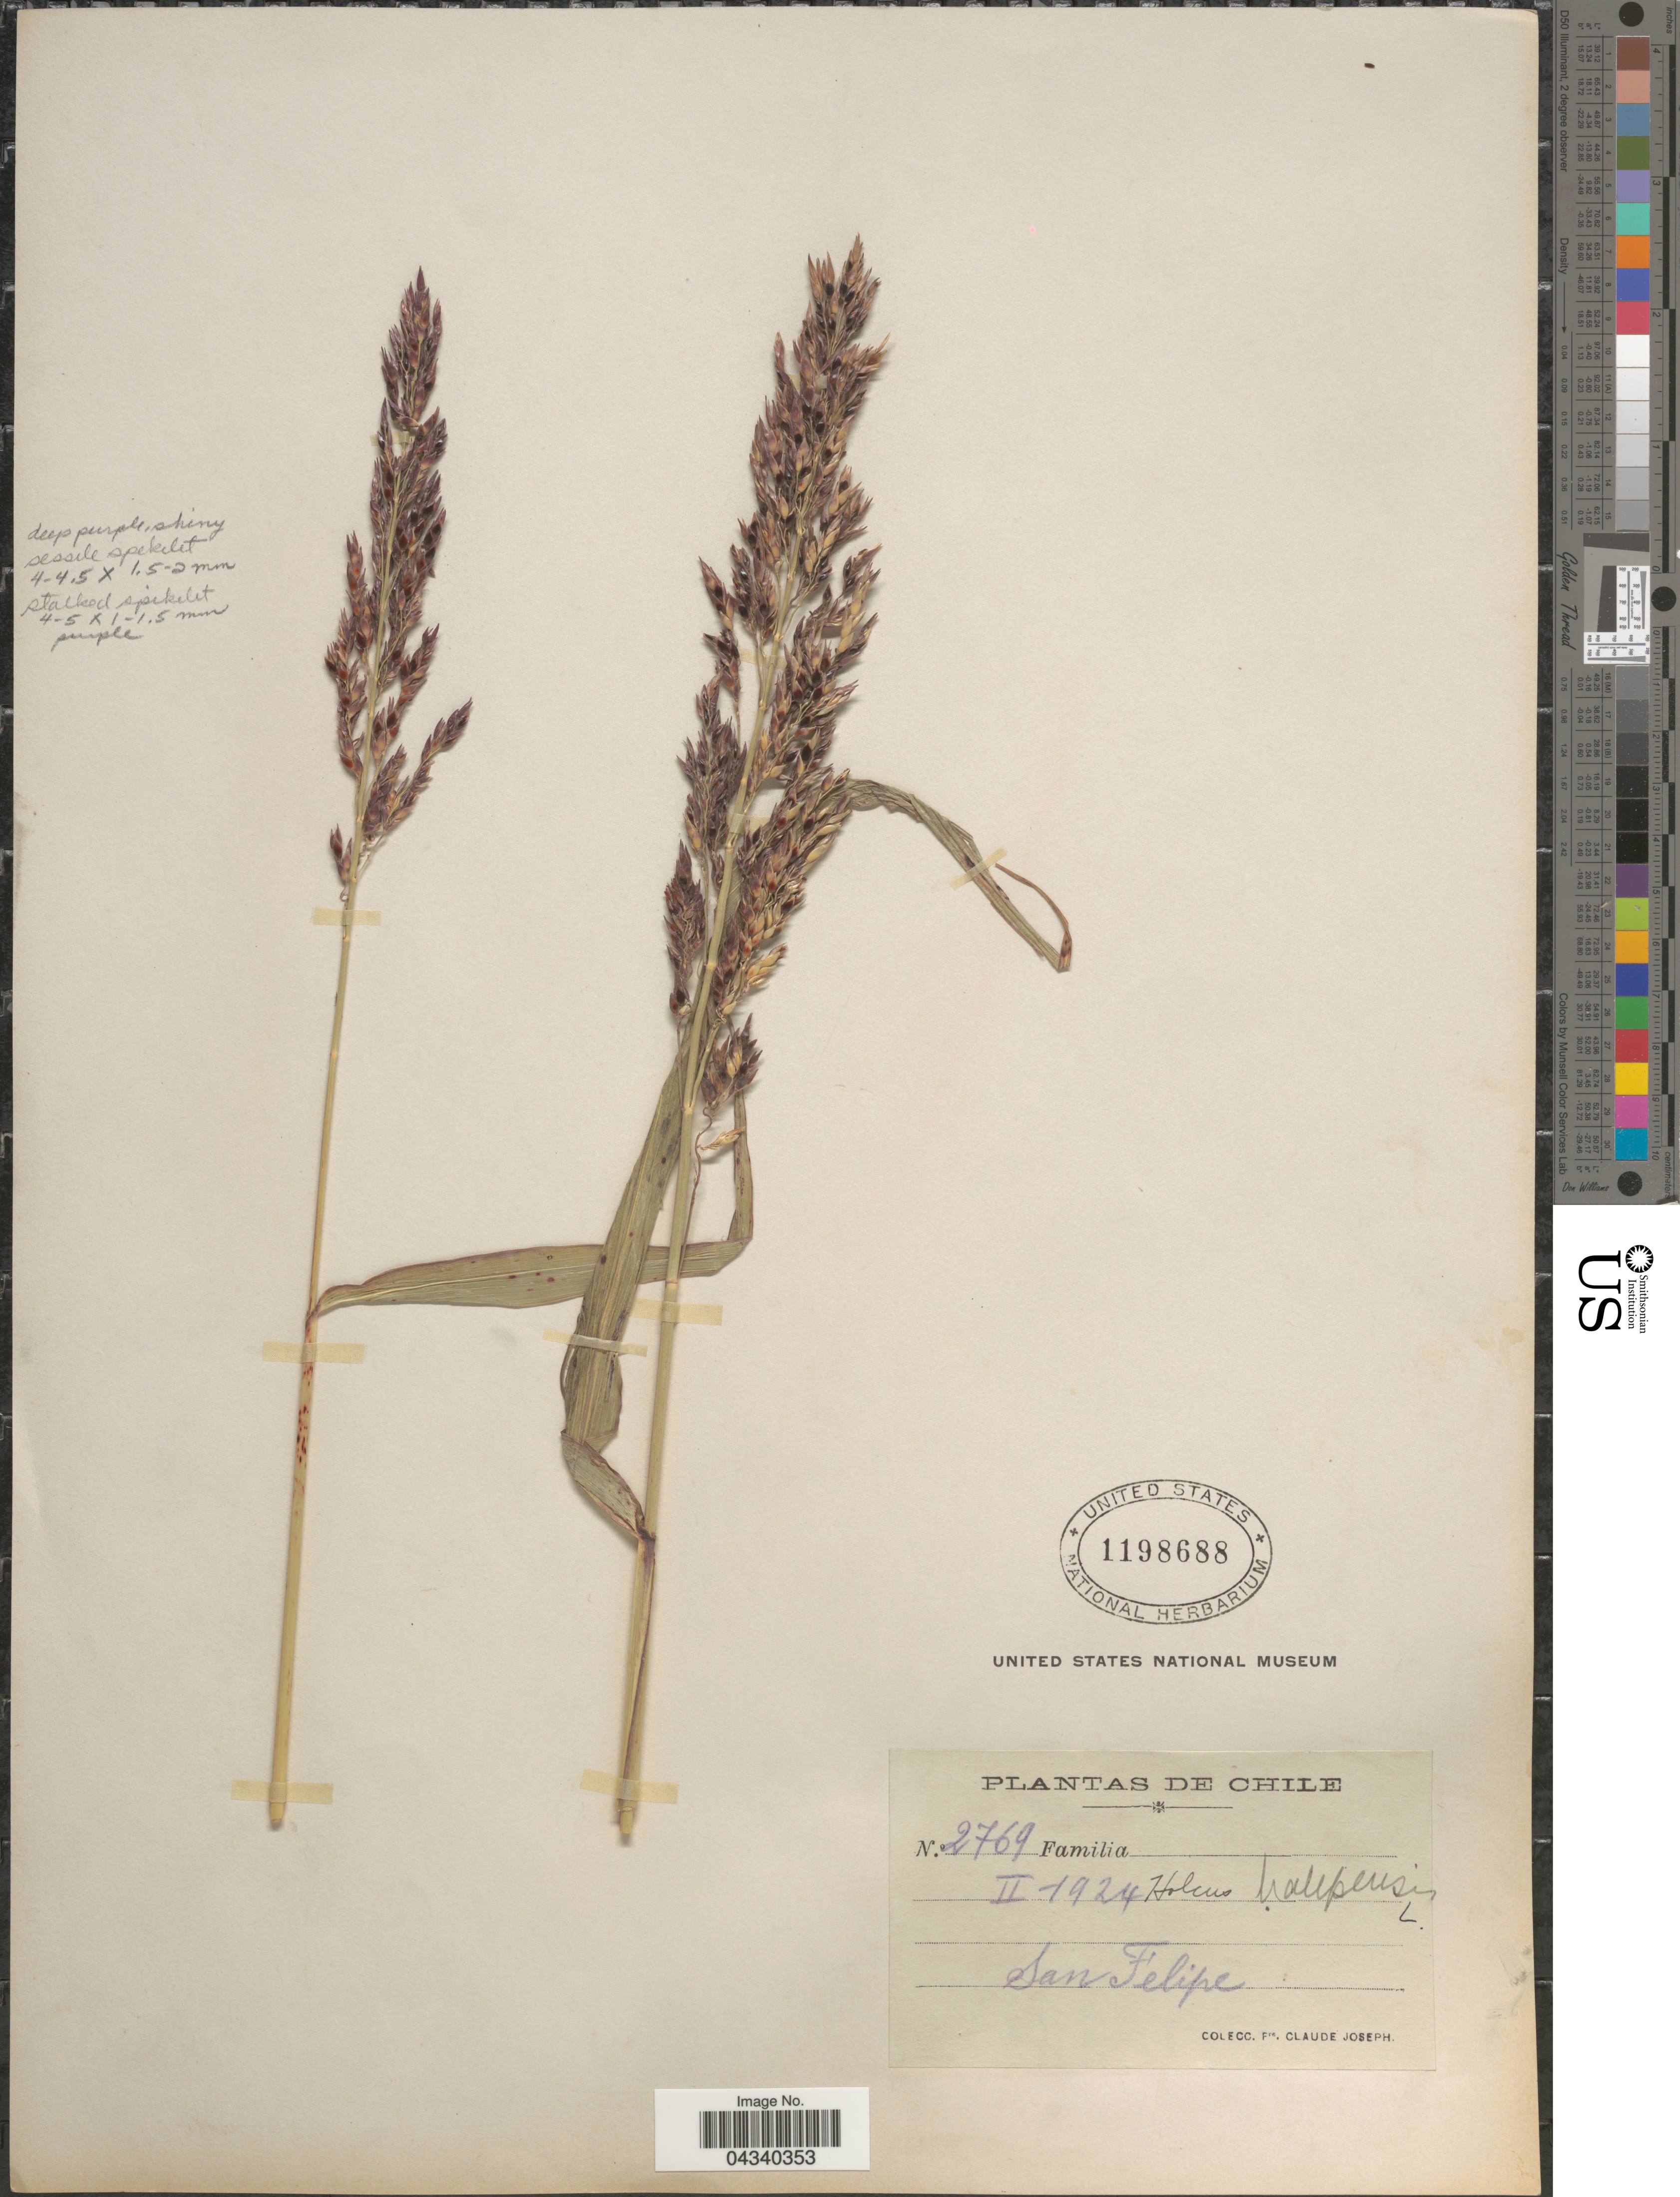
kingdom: Plantae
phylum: Tracheophyta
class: Liliopsida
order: Poales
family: Poaceae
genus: Sorghum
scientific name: Sorghum halepense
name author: (L.) Pers.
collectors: Bro. Claude-Joseph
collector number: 2769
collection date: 1924-02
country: Chile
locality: San Felipe.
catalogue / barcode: US 1198688